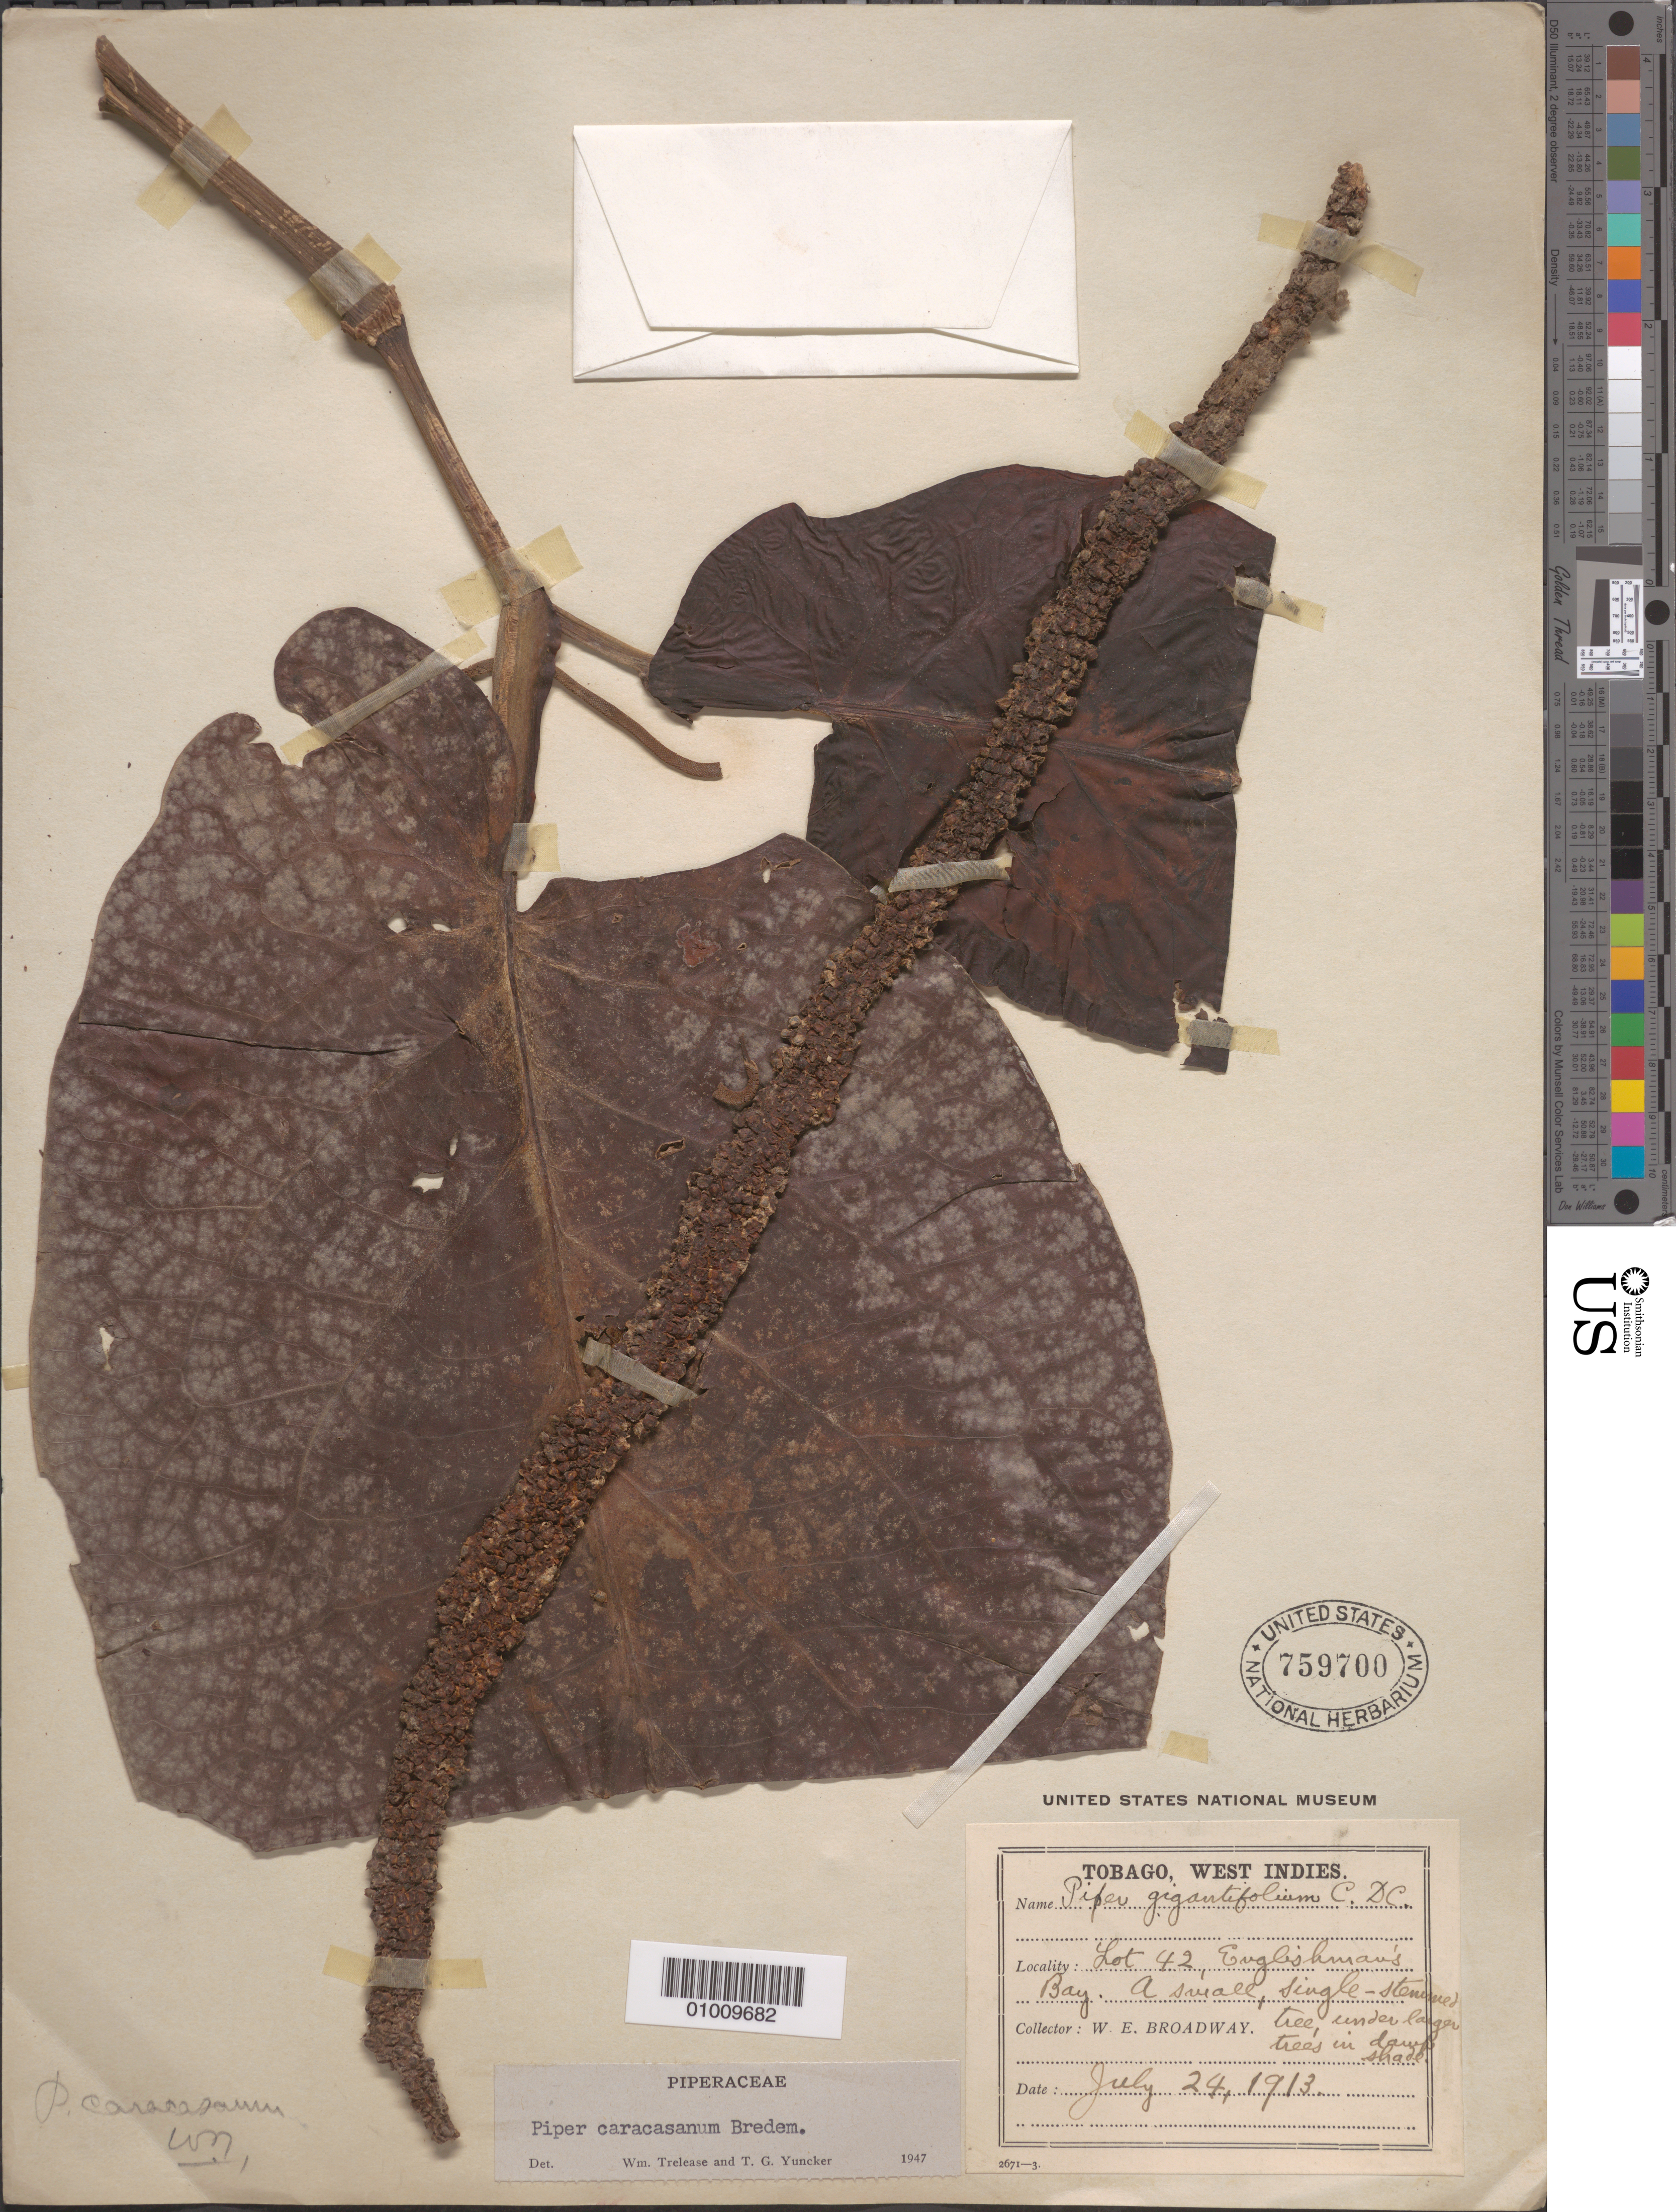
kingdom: Plantae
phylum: Tracheophyta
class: Magnoliopsida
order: Piperales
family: Piperaceae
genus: Piper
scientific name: Piper caracasanum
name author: Bredem. ex Link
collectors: W. E. Broadway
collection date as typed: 24 Jul 1913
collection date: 1913-07-24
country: Trinidad and Tobago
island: Tobago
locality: Lot 42, Euglishmaus Bay.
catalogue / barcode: US 759700